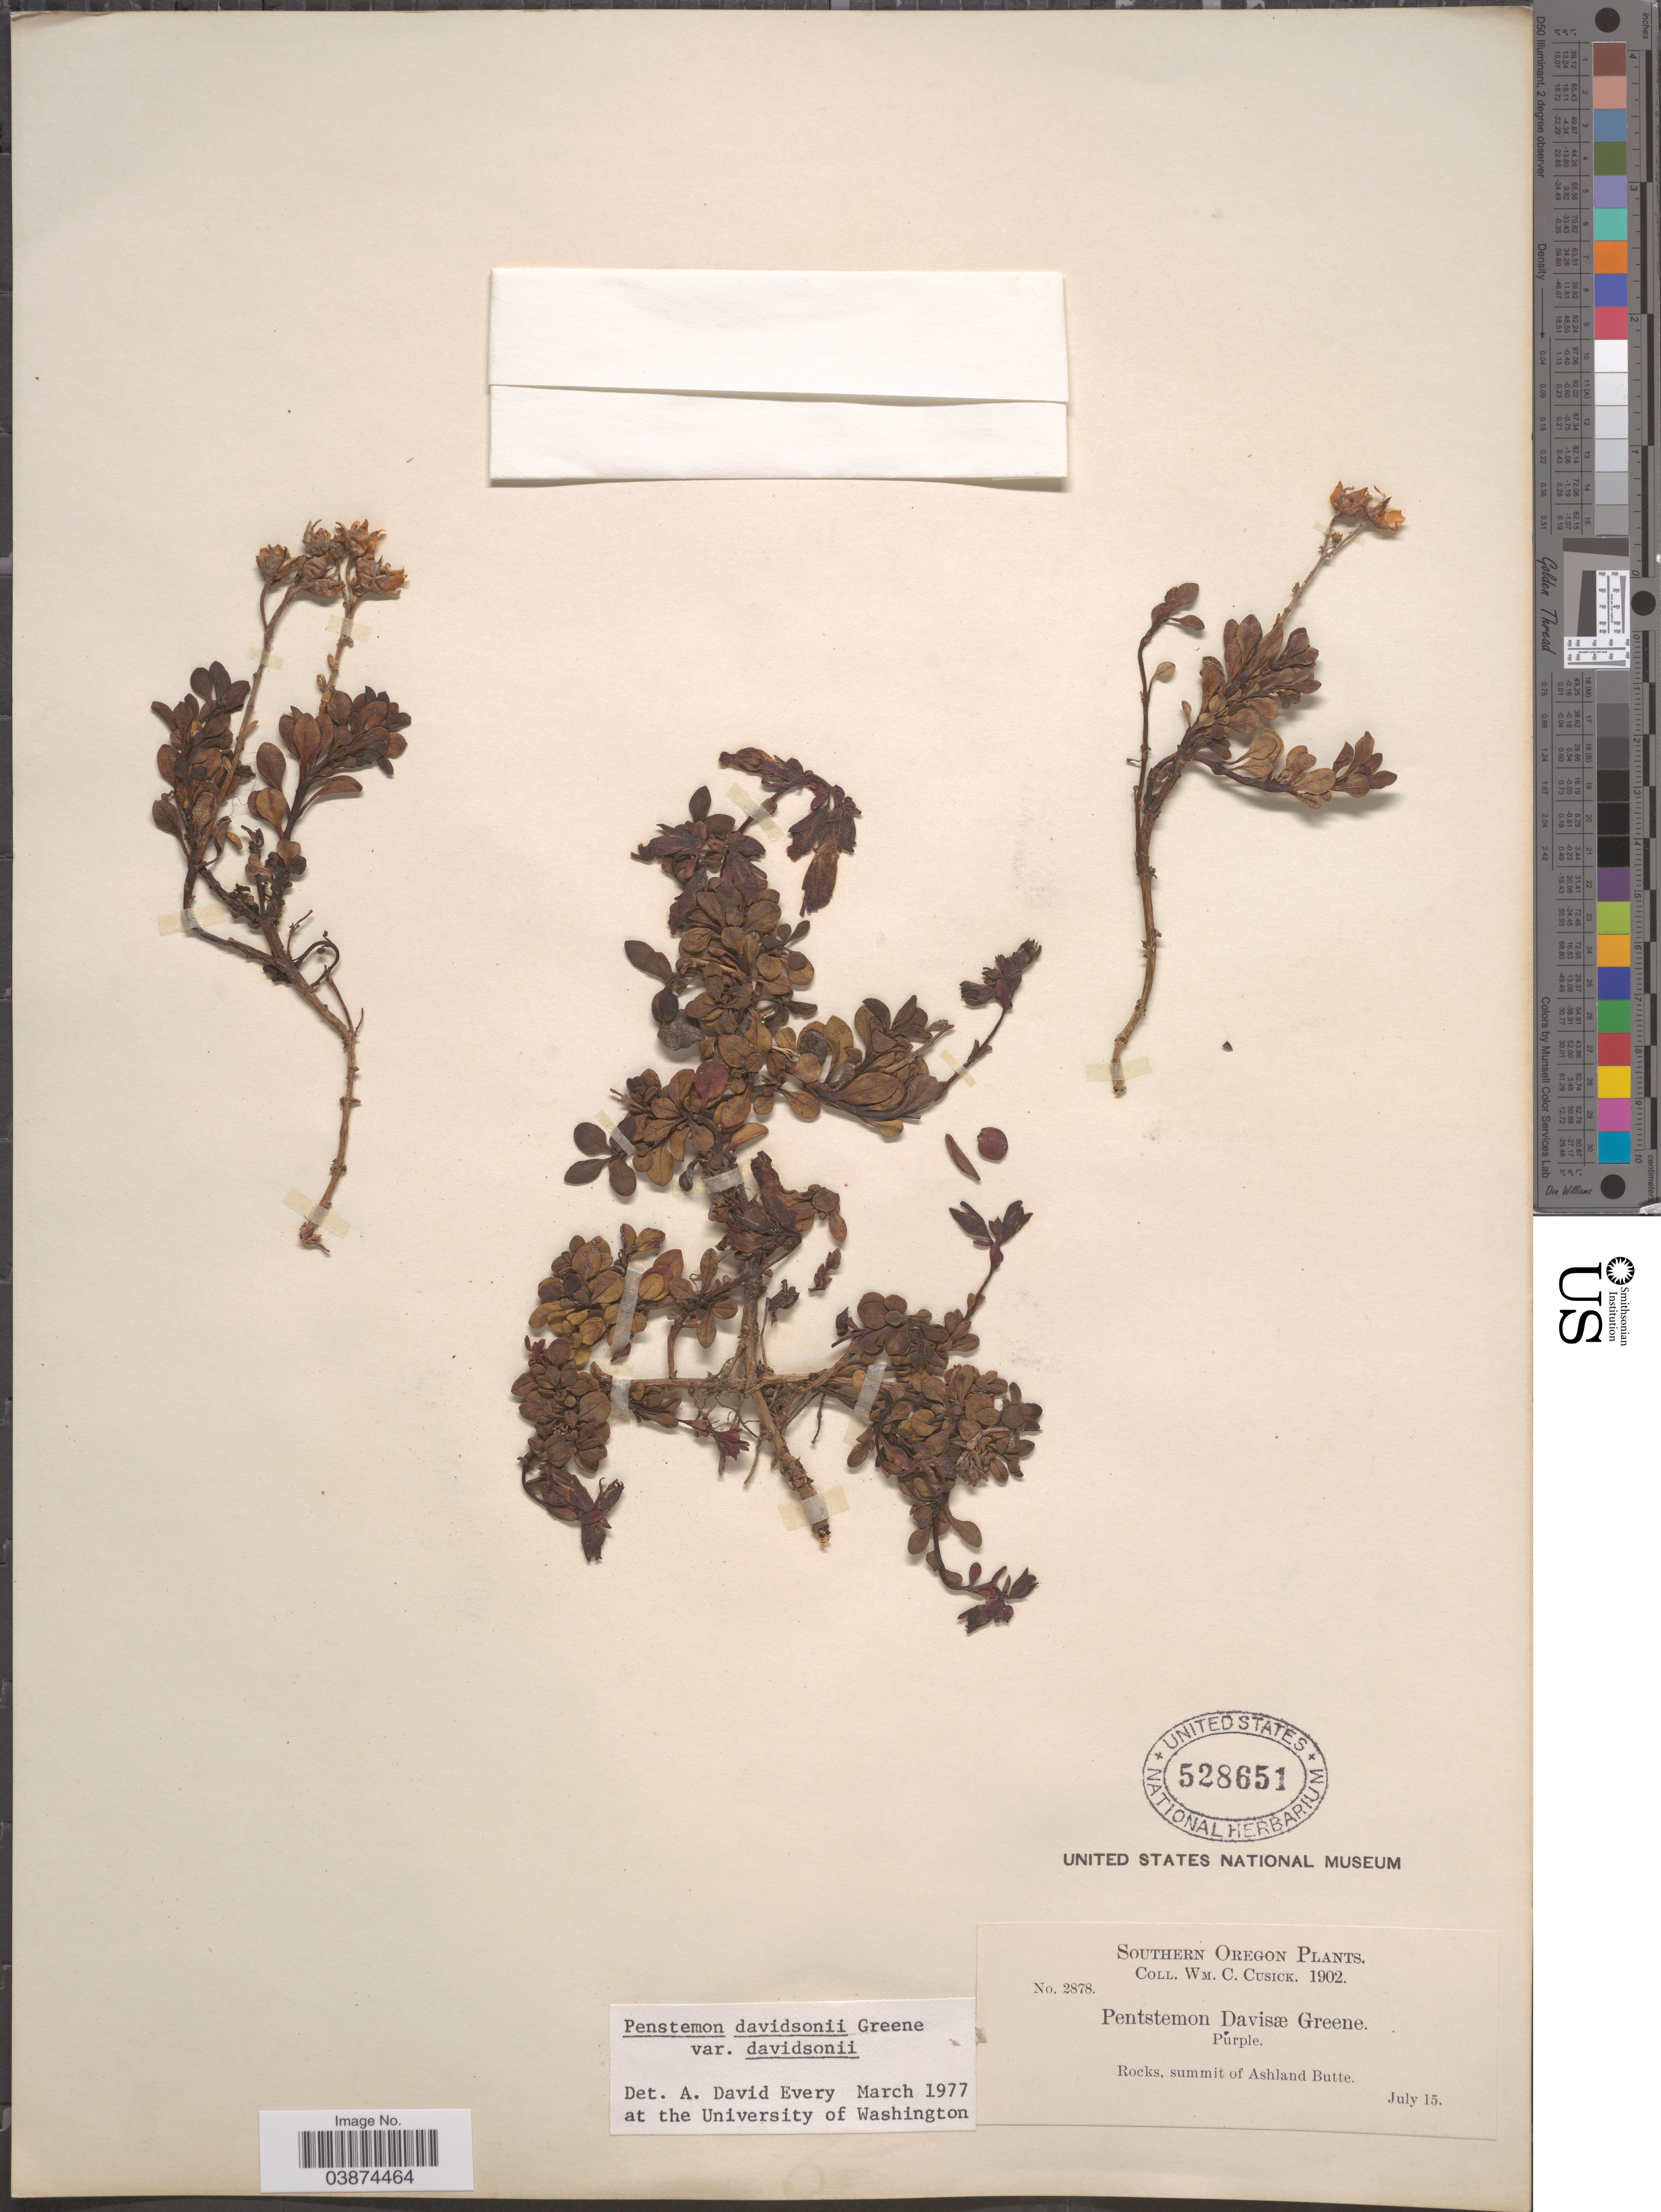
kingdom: Plantae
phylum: Tracheophyta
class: Magnoliopsida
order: Lamiales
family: Plantaginaceae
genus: Penstemon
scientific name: Penstemon davidsonii var. davidsonii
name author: Greene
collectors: W. C. Cusick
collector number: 2878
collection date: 1902-07-15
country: United States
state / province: Oregon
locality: Southern Oregon. Summit of Ashland Butte.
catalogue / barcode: US 528651